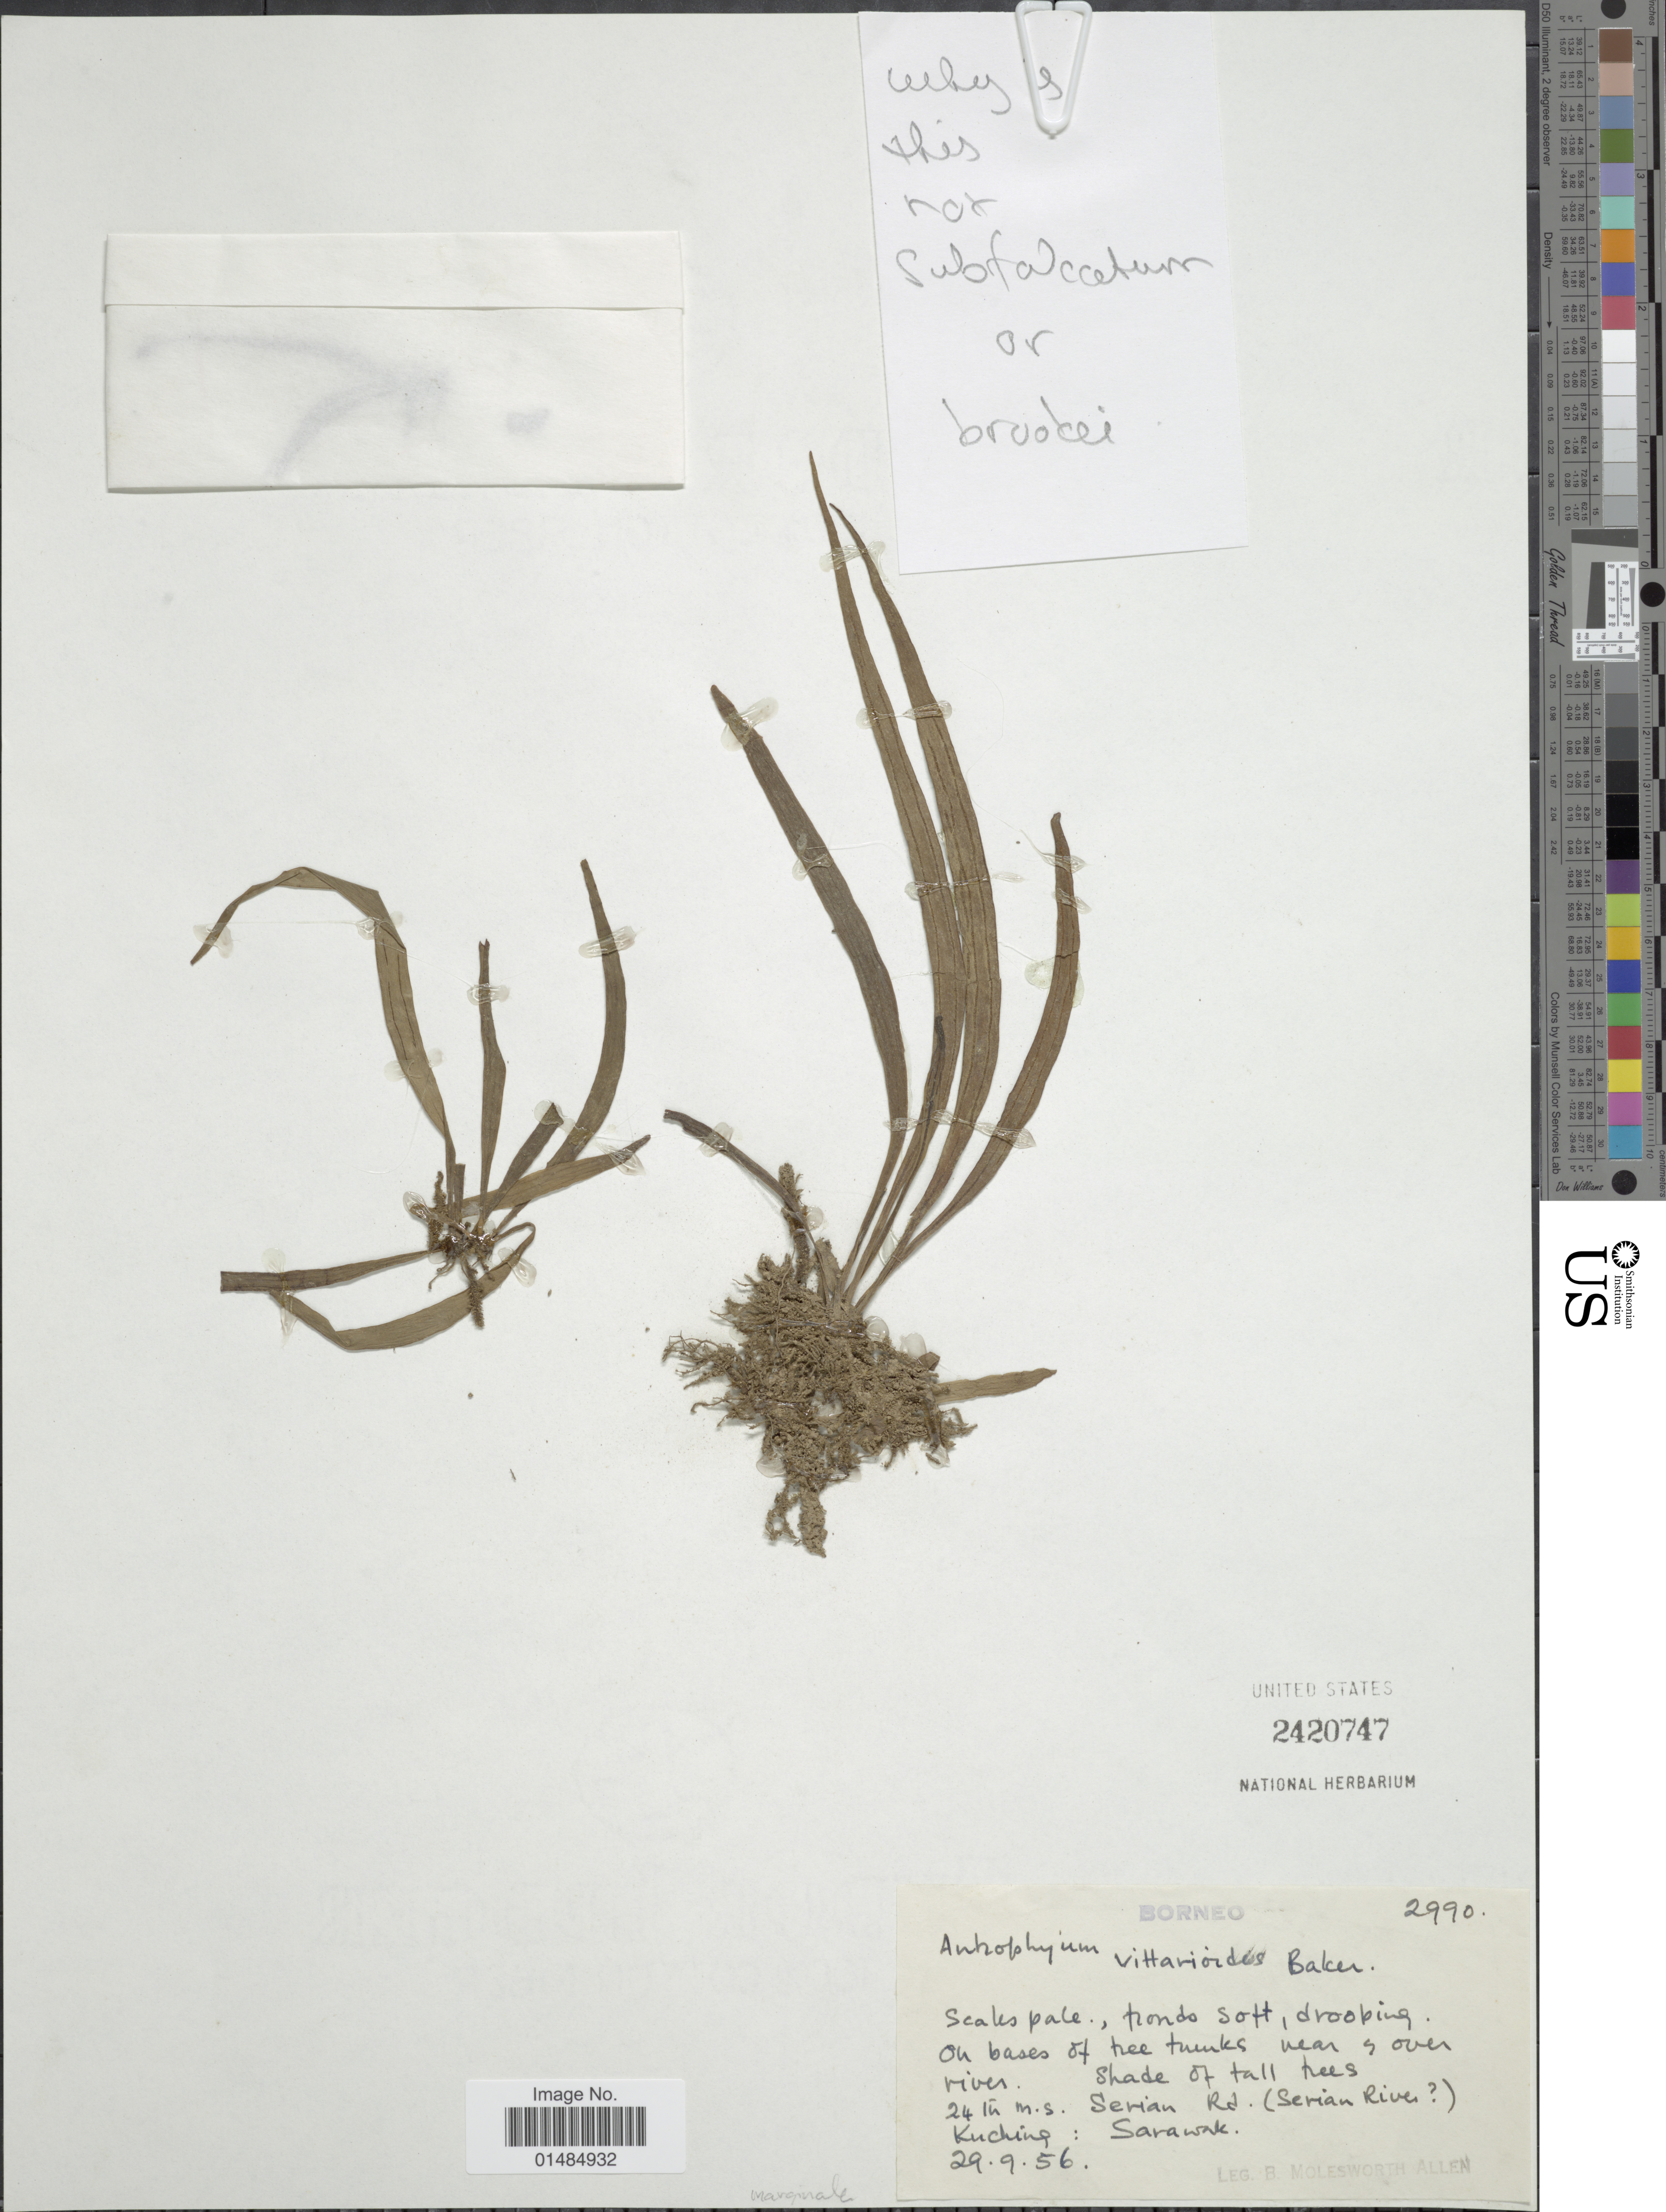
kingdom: Plantae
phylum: Tracheophyta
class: Polypodiopsida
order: Polypodiales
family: Pteridaceae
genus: Antrophyum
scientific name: Antrophyum vittarioides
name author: Baker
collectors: B. E. G. Molesworth-Allen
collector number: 2990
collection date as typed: Transcribed d/m/y: 29/9/56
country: Malaysia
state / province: Sarawak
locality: On bases of tree trunks near s. over river. Serian Rd. (Serian River?), Kuching: Sarawak, Borneo.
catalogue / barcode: US 2420747